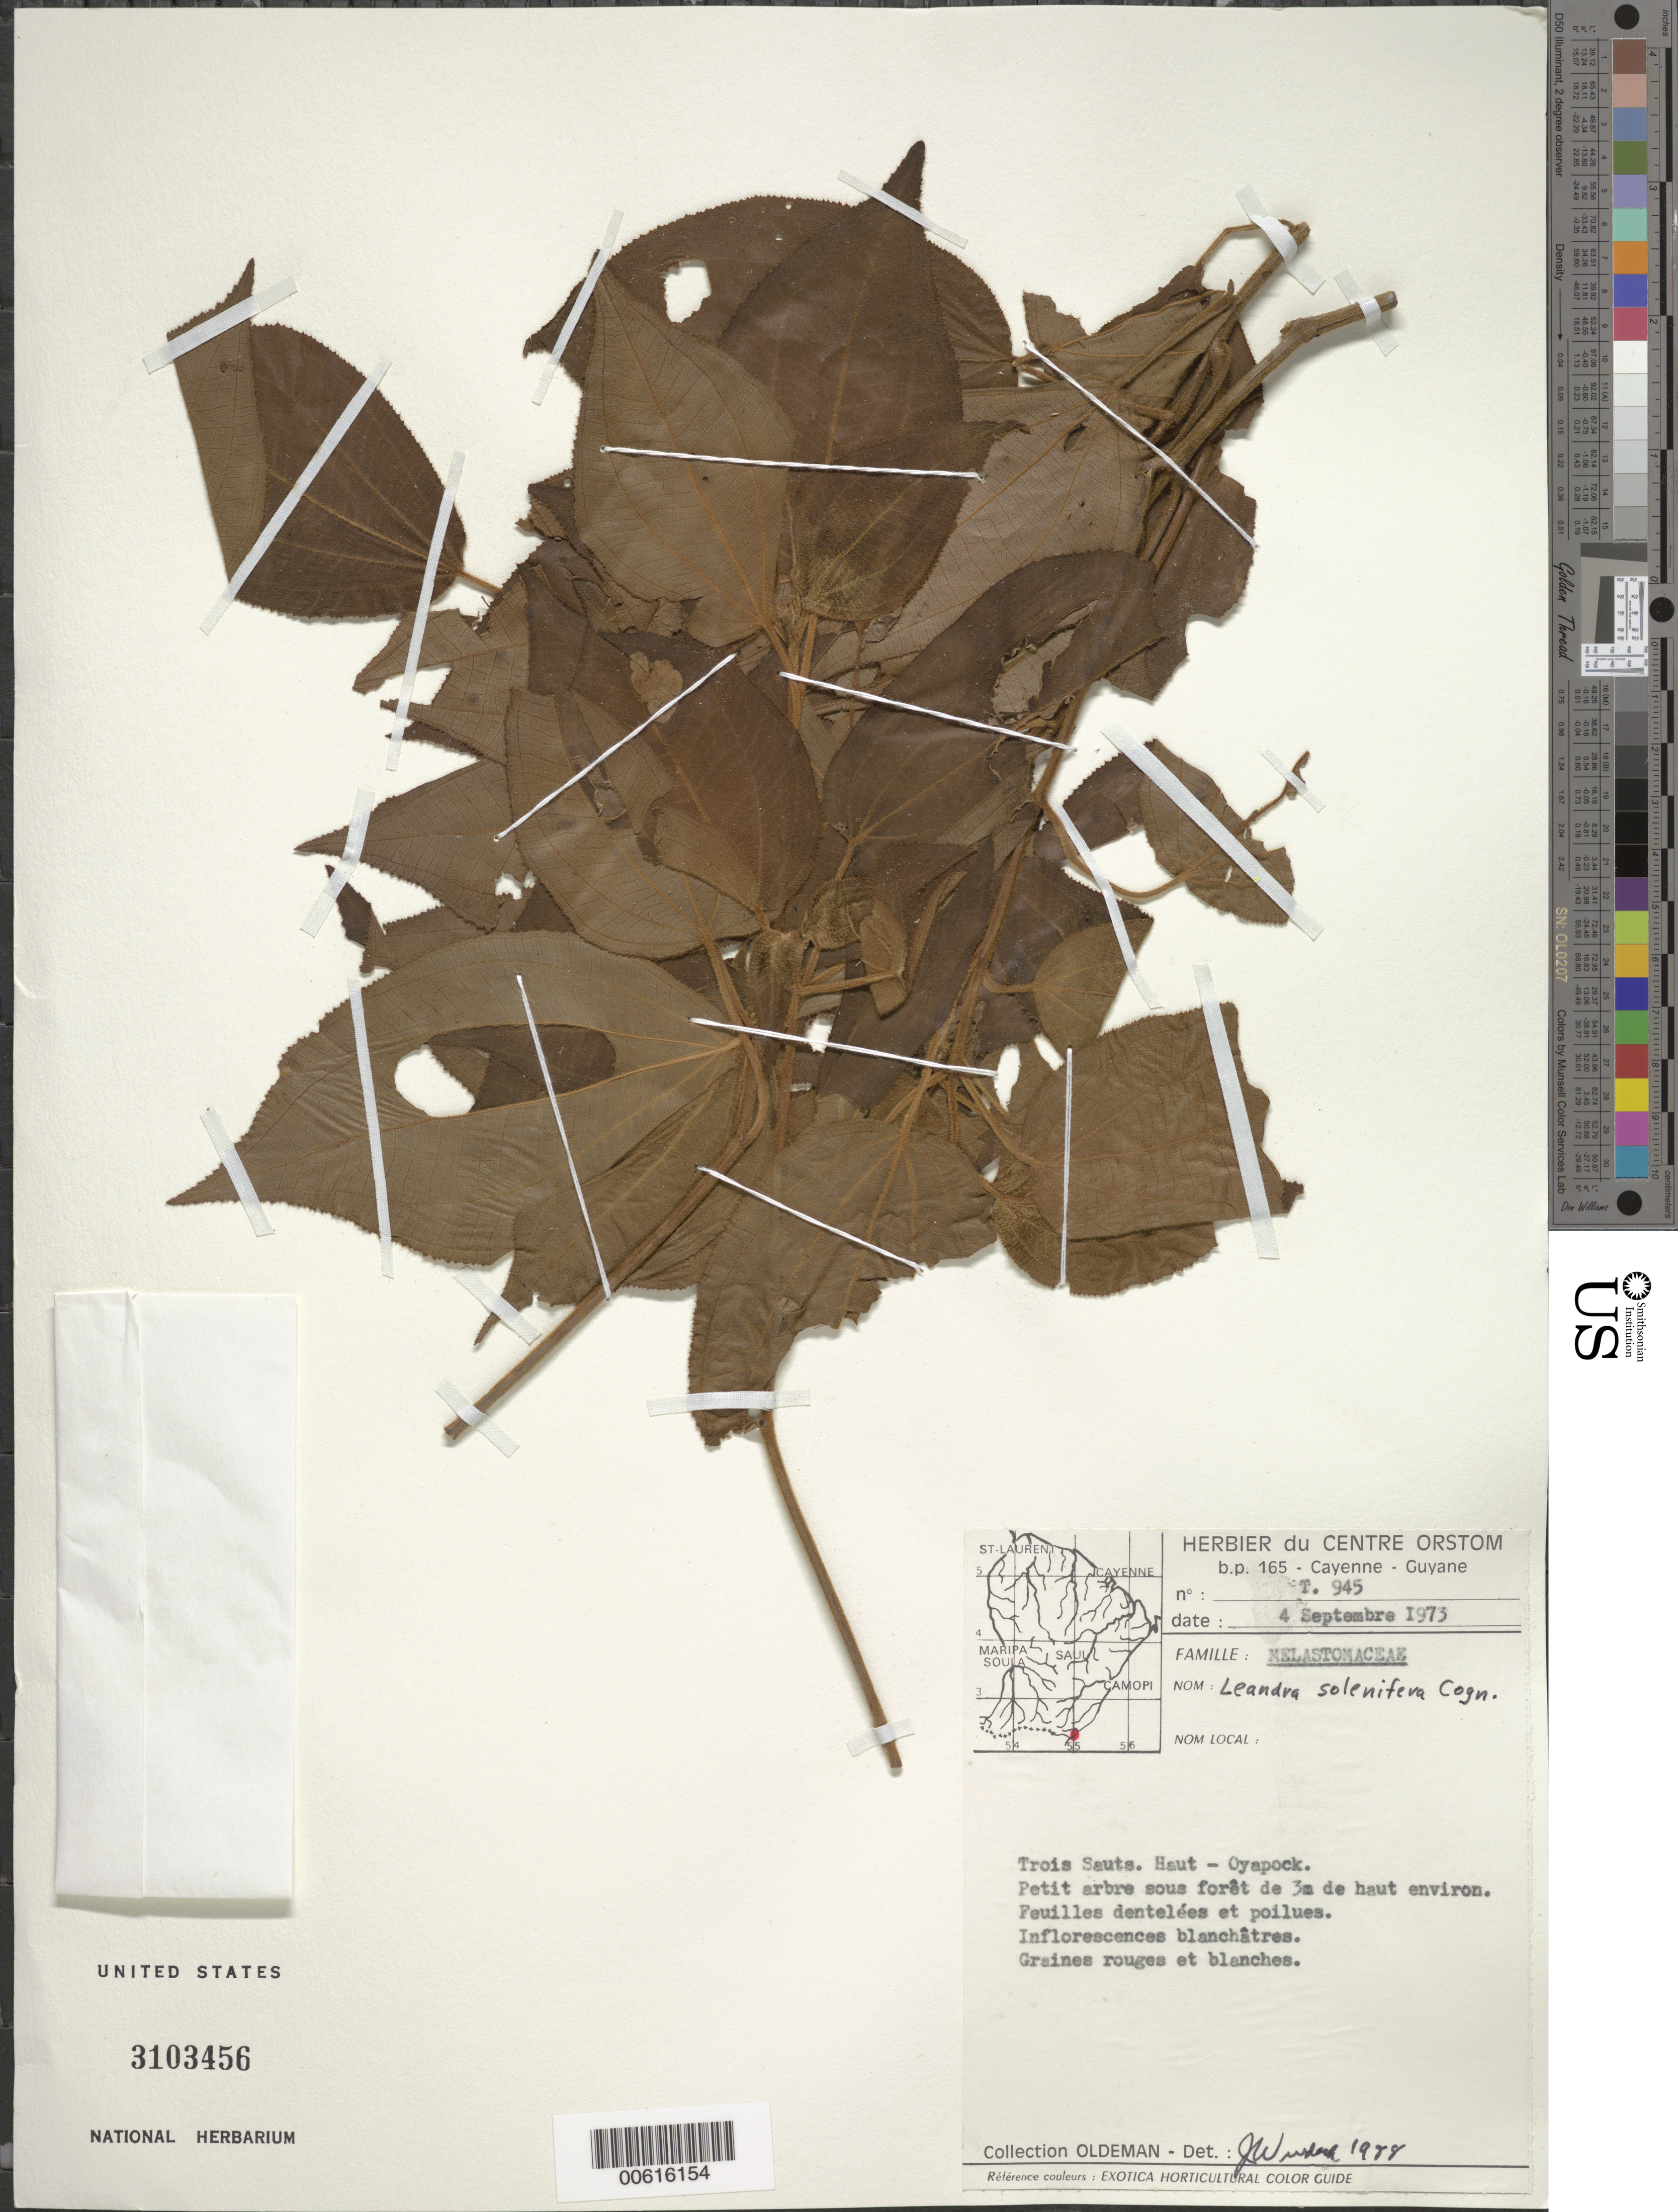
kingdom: Plantae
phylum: Tracheophyta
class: Magnoliopsida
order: Myrtales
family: Melastomataceae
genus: Leandra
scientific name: Leandra solenifera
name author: Cogn.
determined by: Wurdack, John J., (US), US (UNITED STATES)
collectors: R. Oldeman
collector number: T 945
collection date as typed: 4-Sep-73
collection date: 1973-09-04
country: French Guiana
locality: Trois Sauts (Haut Oyapock)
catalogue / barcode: US 3103456